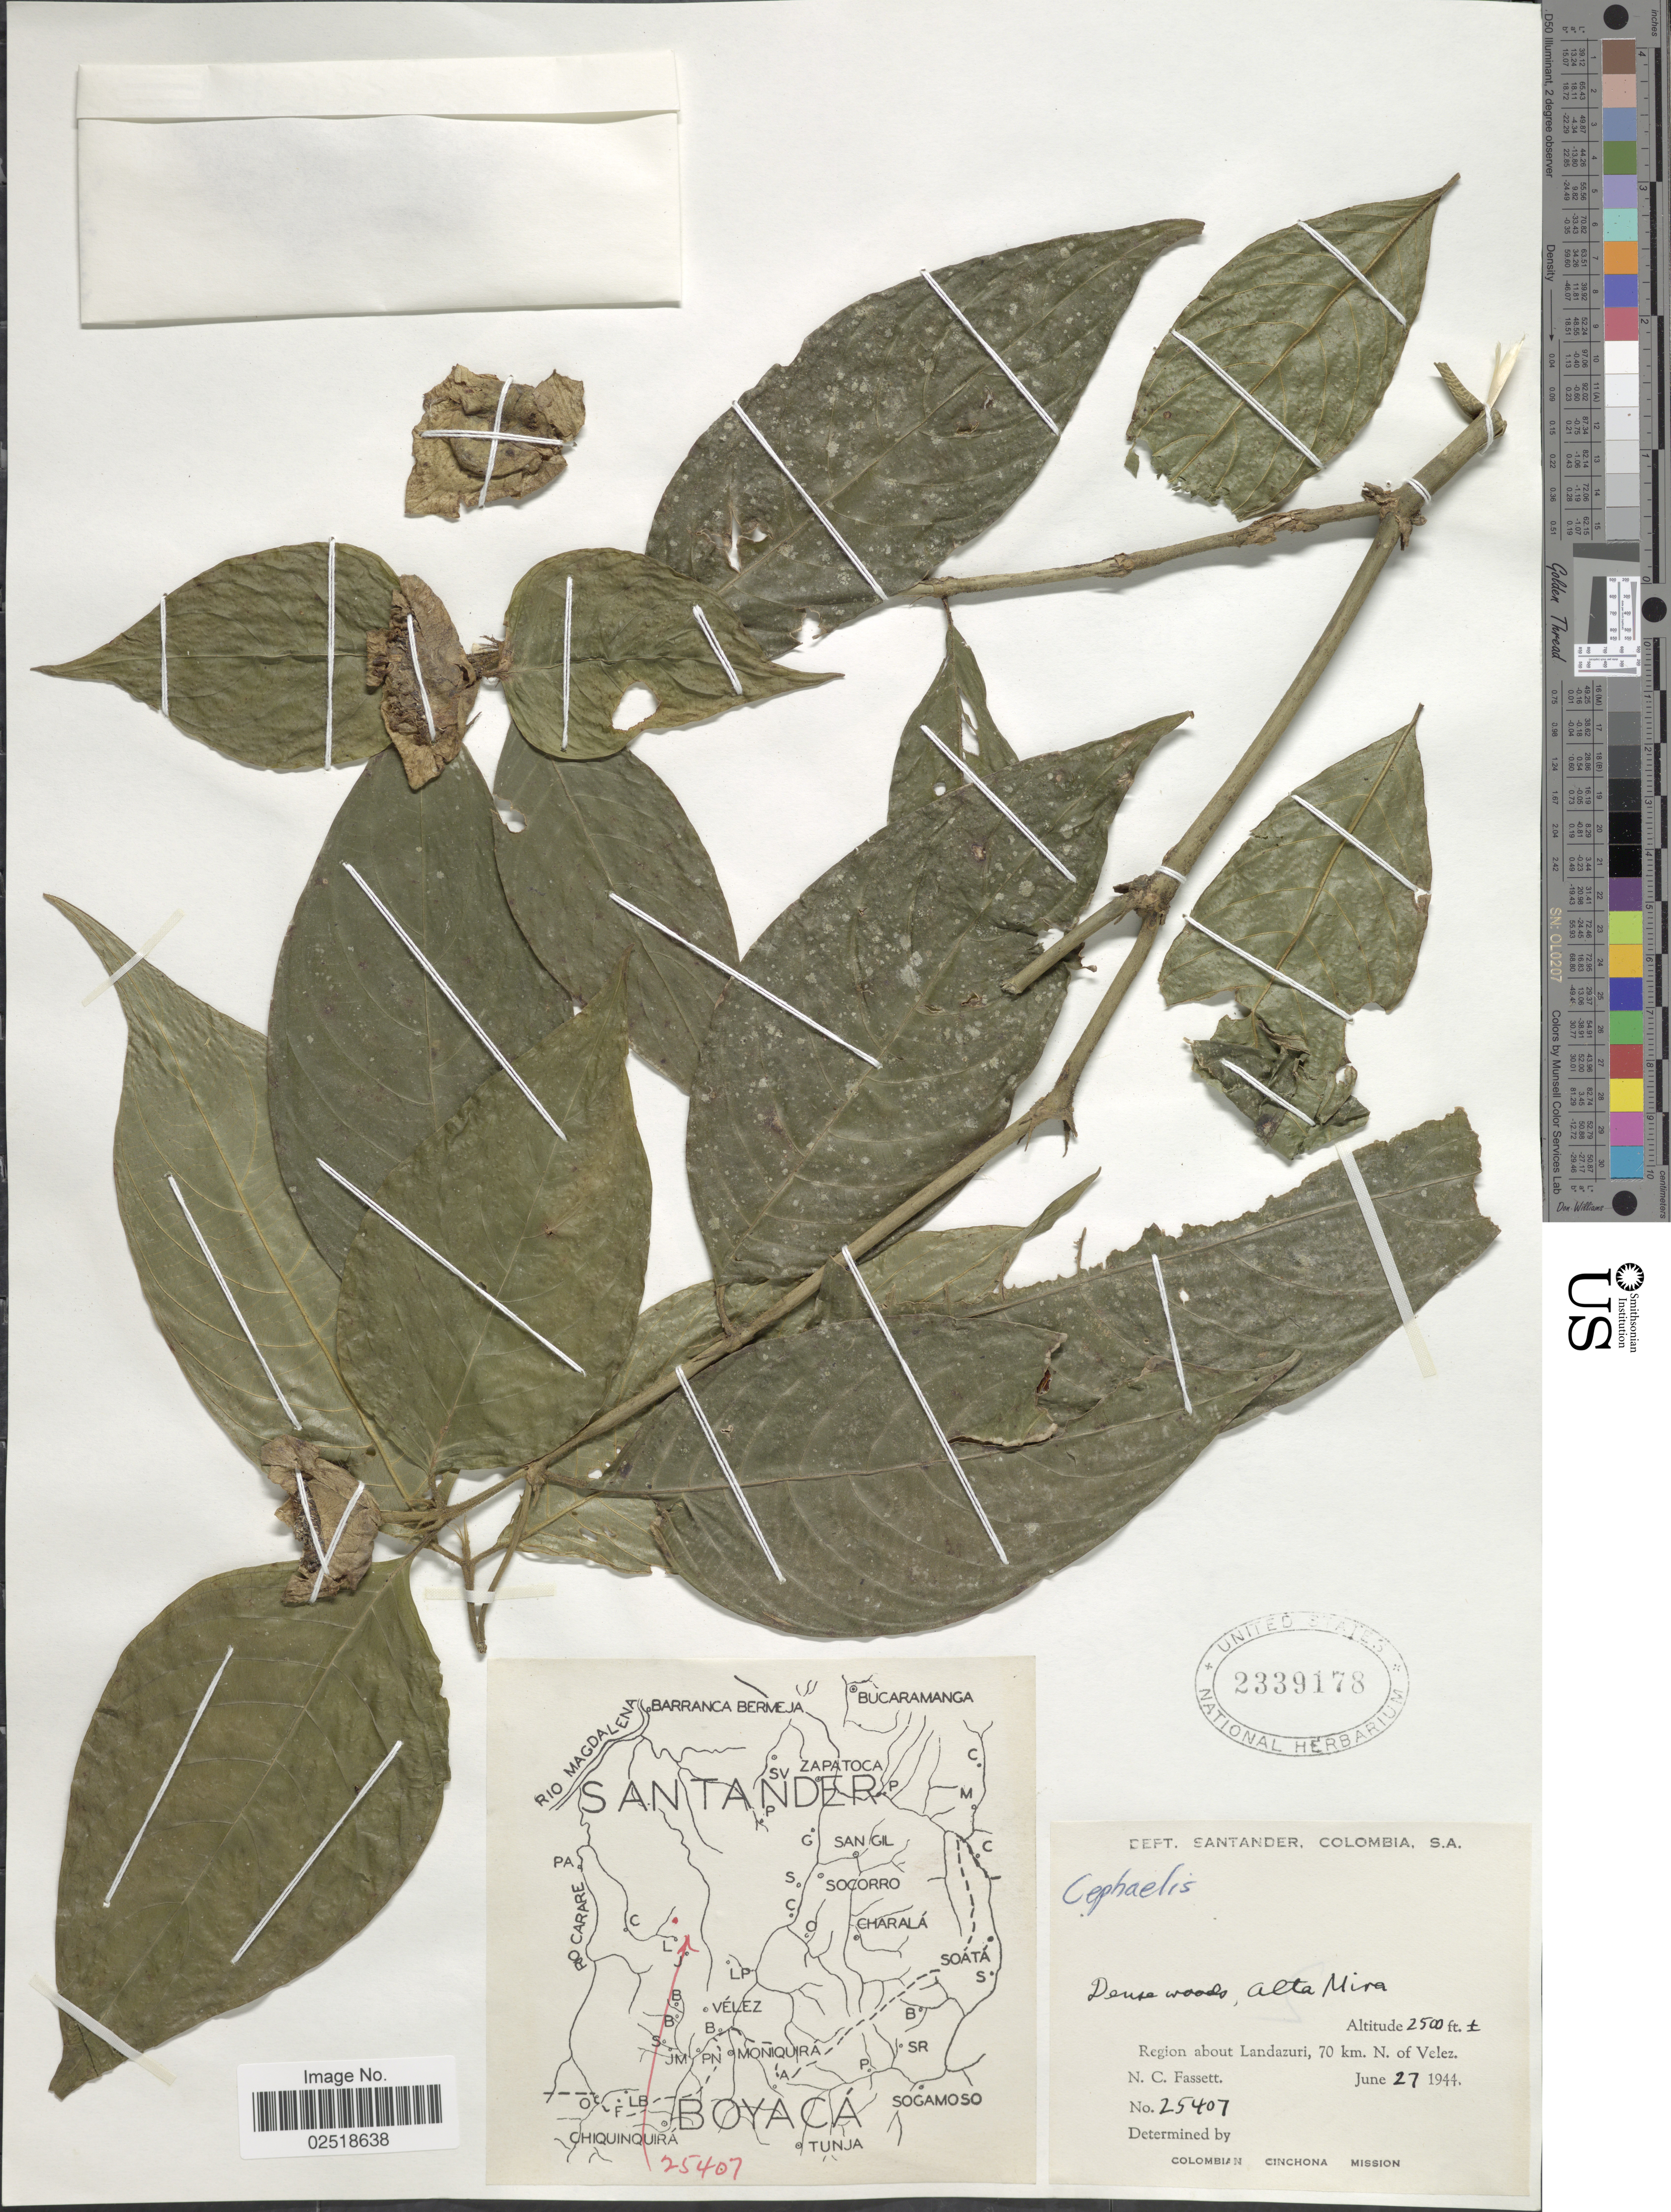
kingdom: Plantae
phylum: Tracheophyta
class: Magnoliopsida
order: Gentianales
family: Rubiaceae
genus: Psychotria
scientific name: Psychotria bracteocardia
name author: (DC.) Müll. Arg.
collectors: N. C. Fassett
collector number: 25407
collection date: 1944-06-27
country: Colombia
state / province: Santander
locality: Dept. Santander, Dense woods, Alta Mira, Region about Landazuri, 70 km N of Velez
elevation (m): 762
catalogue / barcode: US 2339178